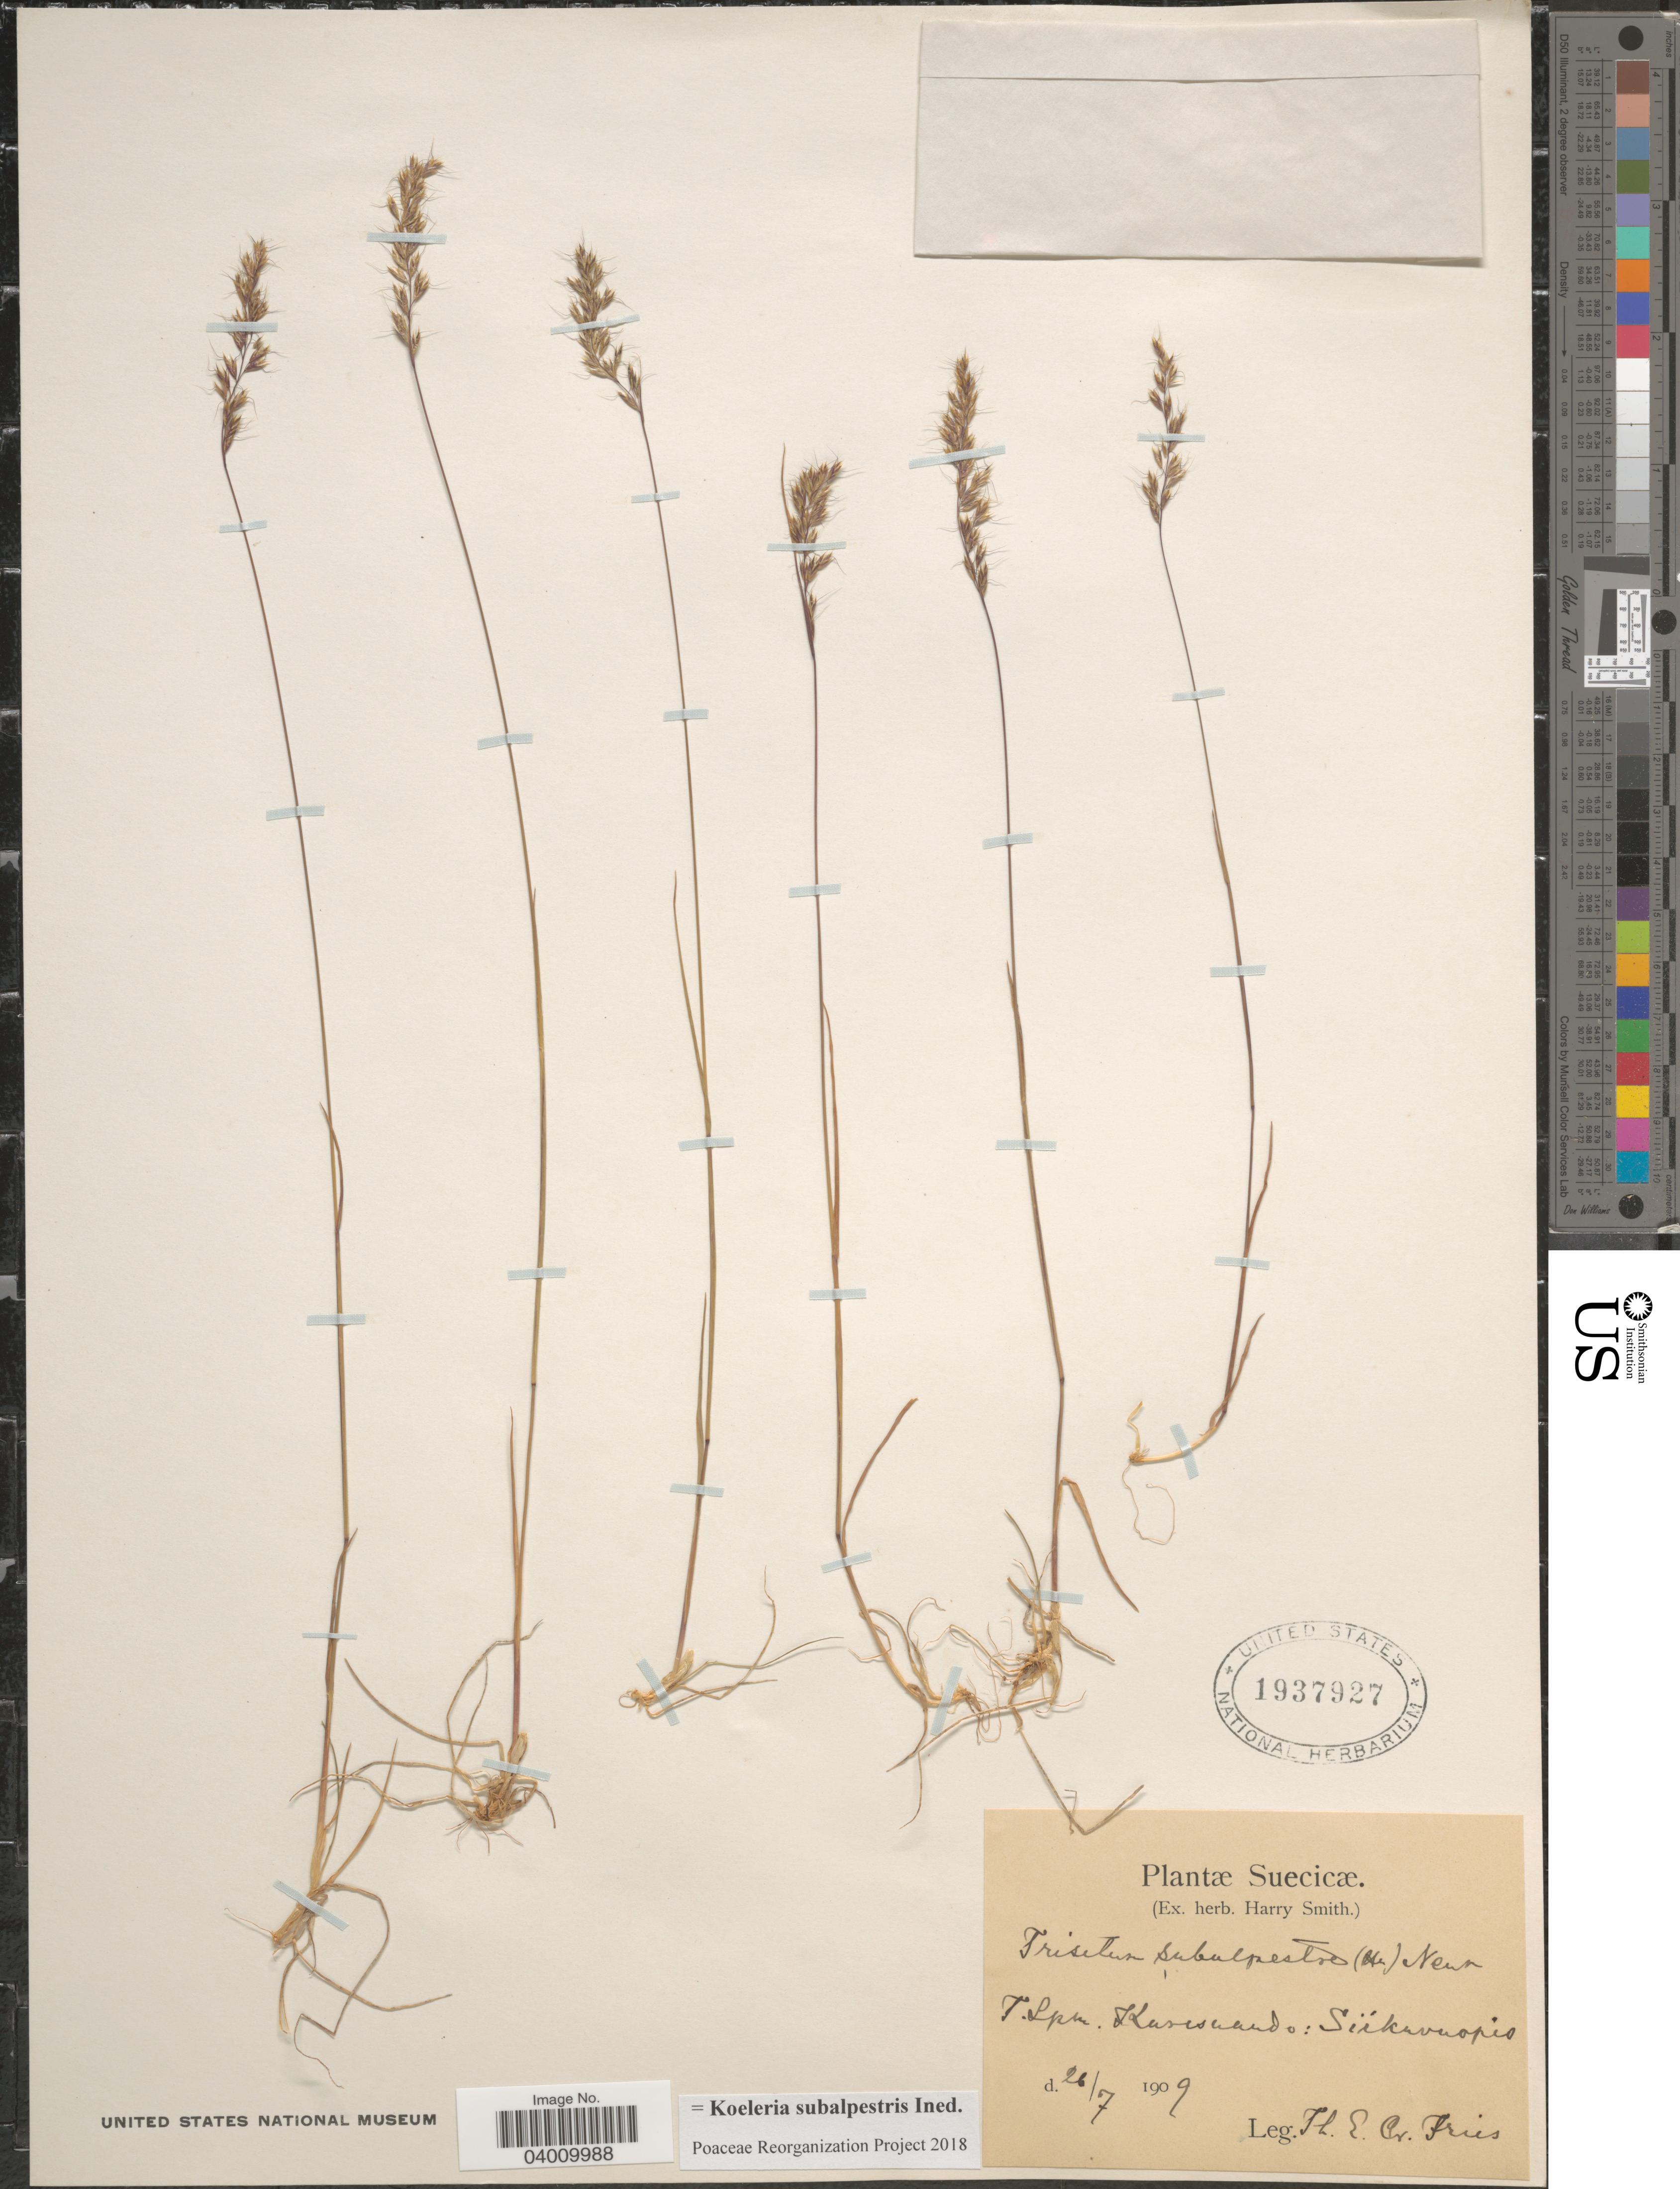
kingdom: Plantae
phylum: Tracheophyta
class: Liliopsida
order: Poales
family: Poaceae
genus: Koeleria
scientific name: Koeleria subalpestris ined.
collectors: E. Fries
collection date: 1909-07-26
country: Sweden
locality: Suecicæ. T. Lpm. Karesuando: Siikavuopio.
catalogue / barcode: US 1937927